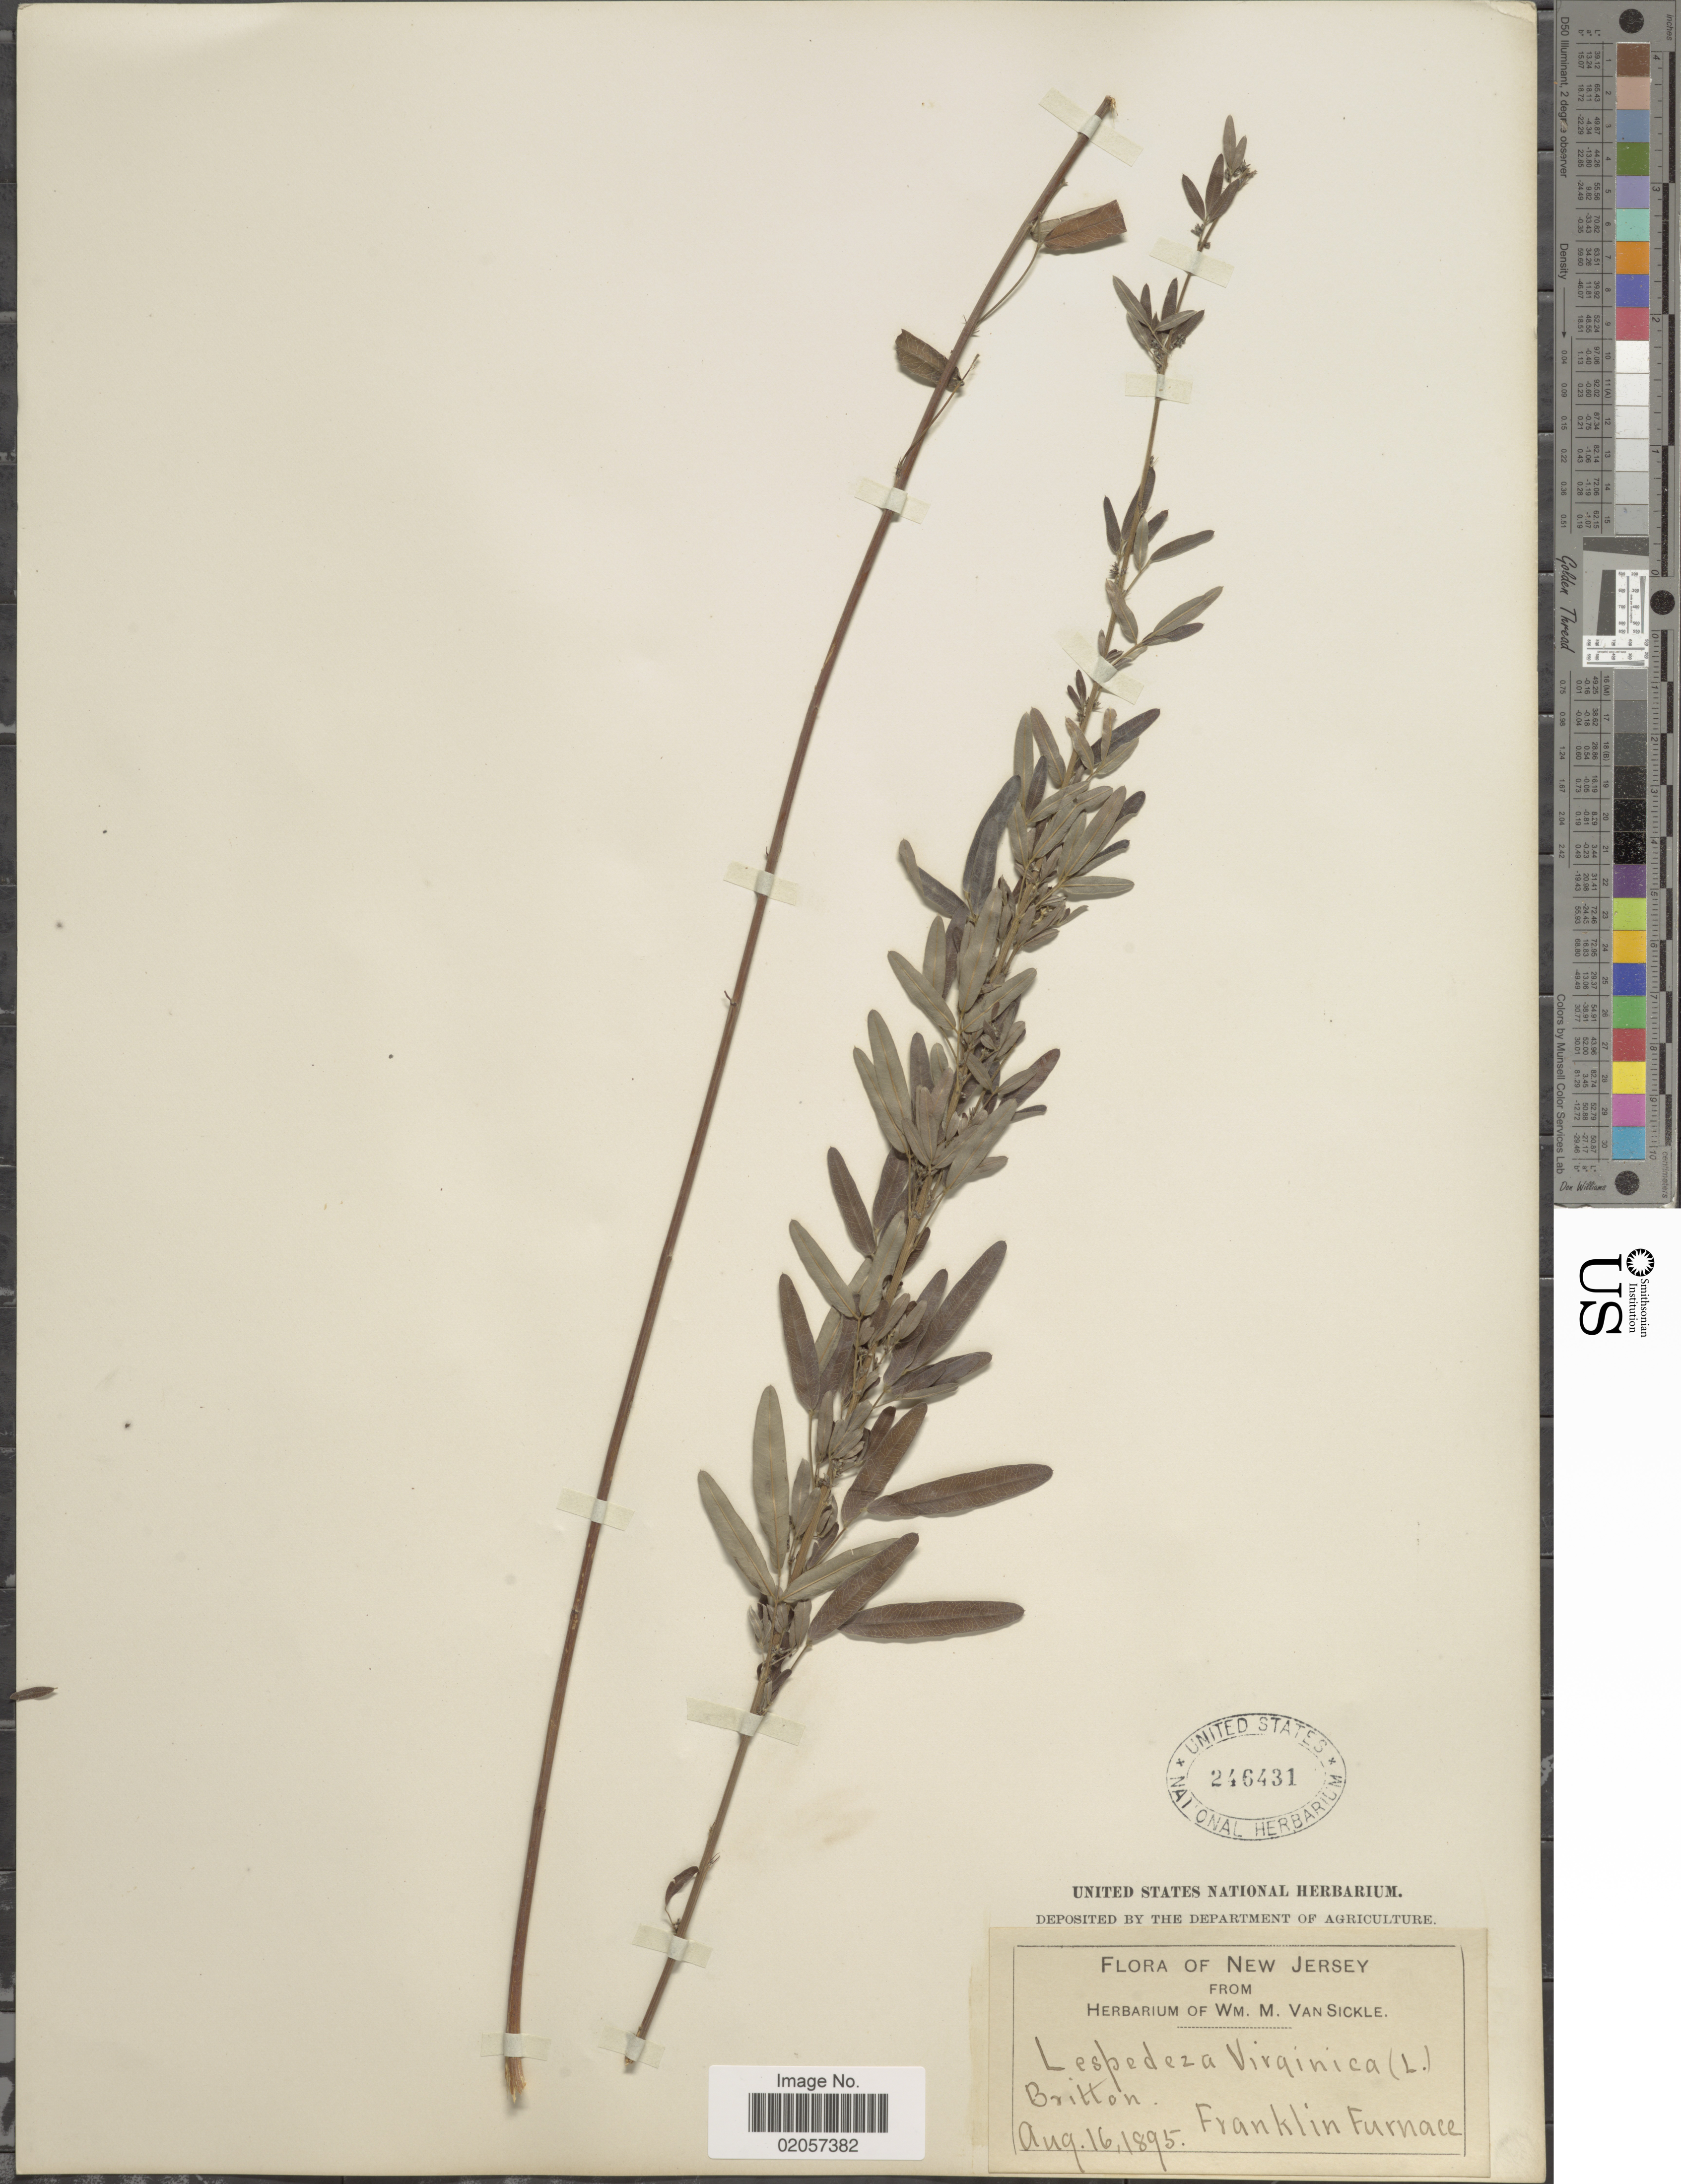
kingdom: Plantae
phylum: Tracheophyta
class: Magnoliopsida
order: Fabales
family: Fabaceae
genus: Lespedeza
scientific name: Lespedeza virginica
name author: (L.) Britton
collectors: F. Furnace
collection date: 1895-08-16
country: United States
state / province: New Jersey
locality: Britton.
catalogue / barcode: US 246431